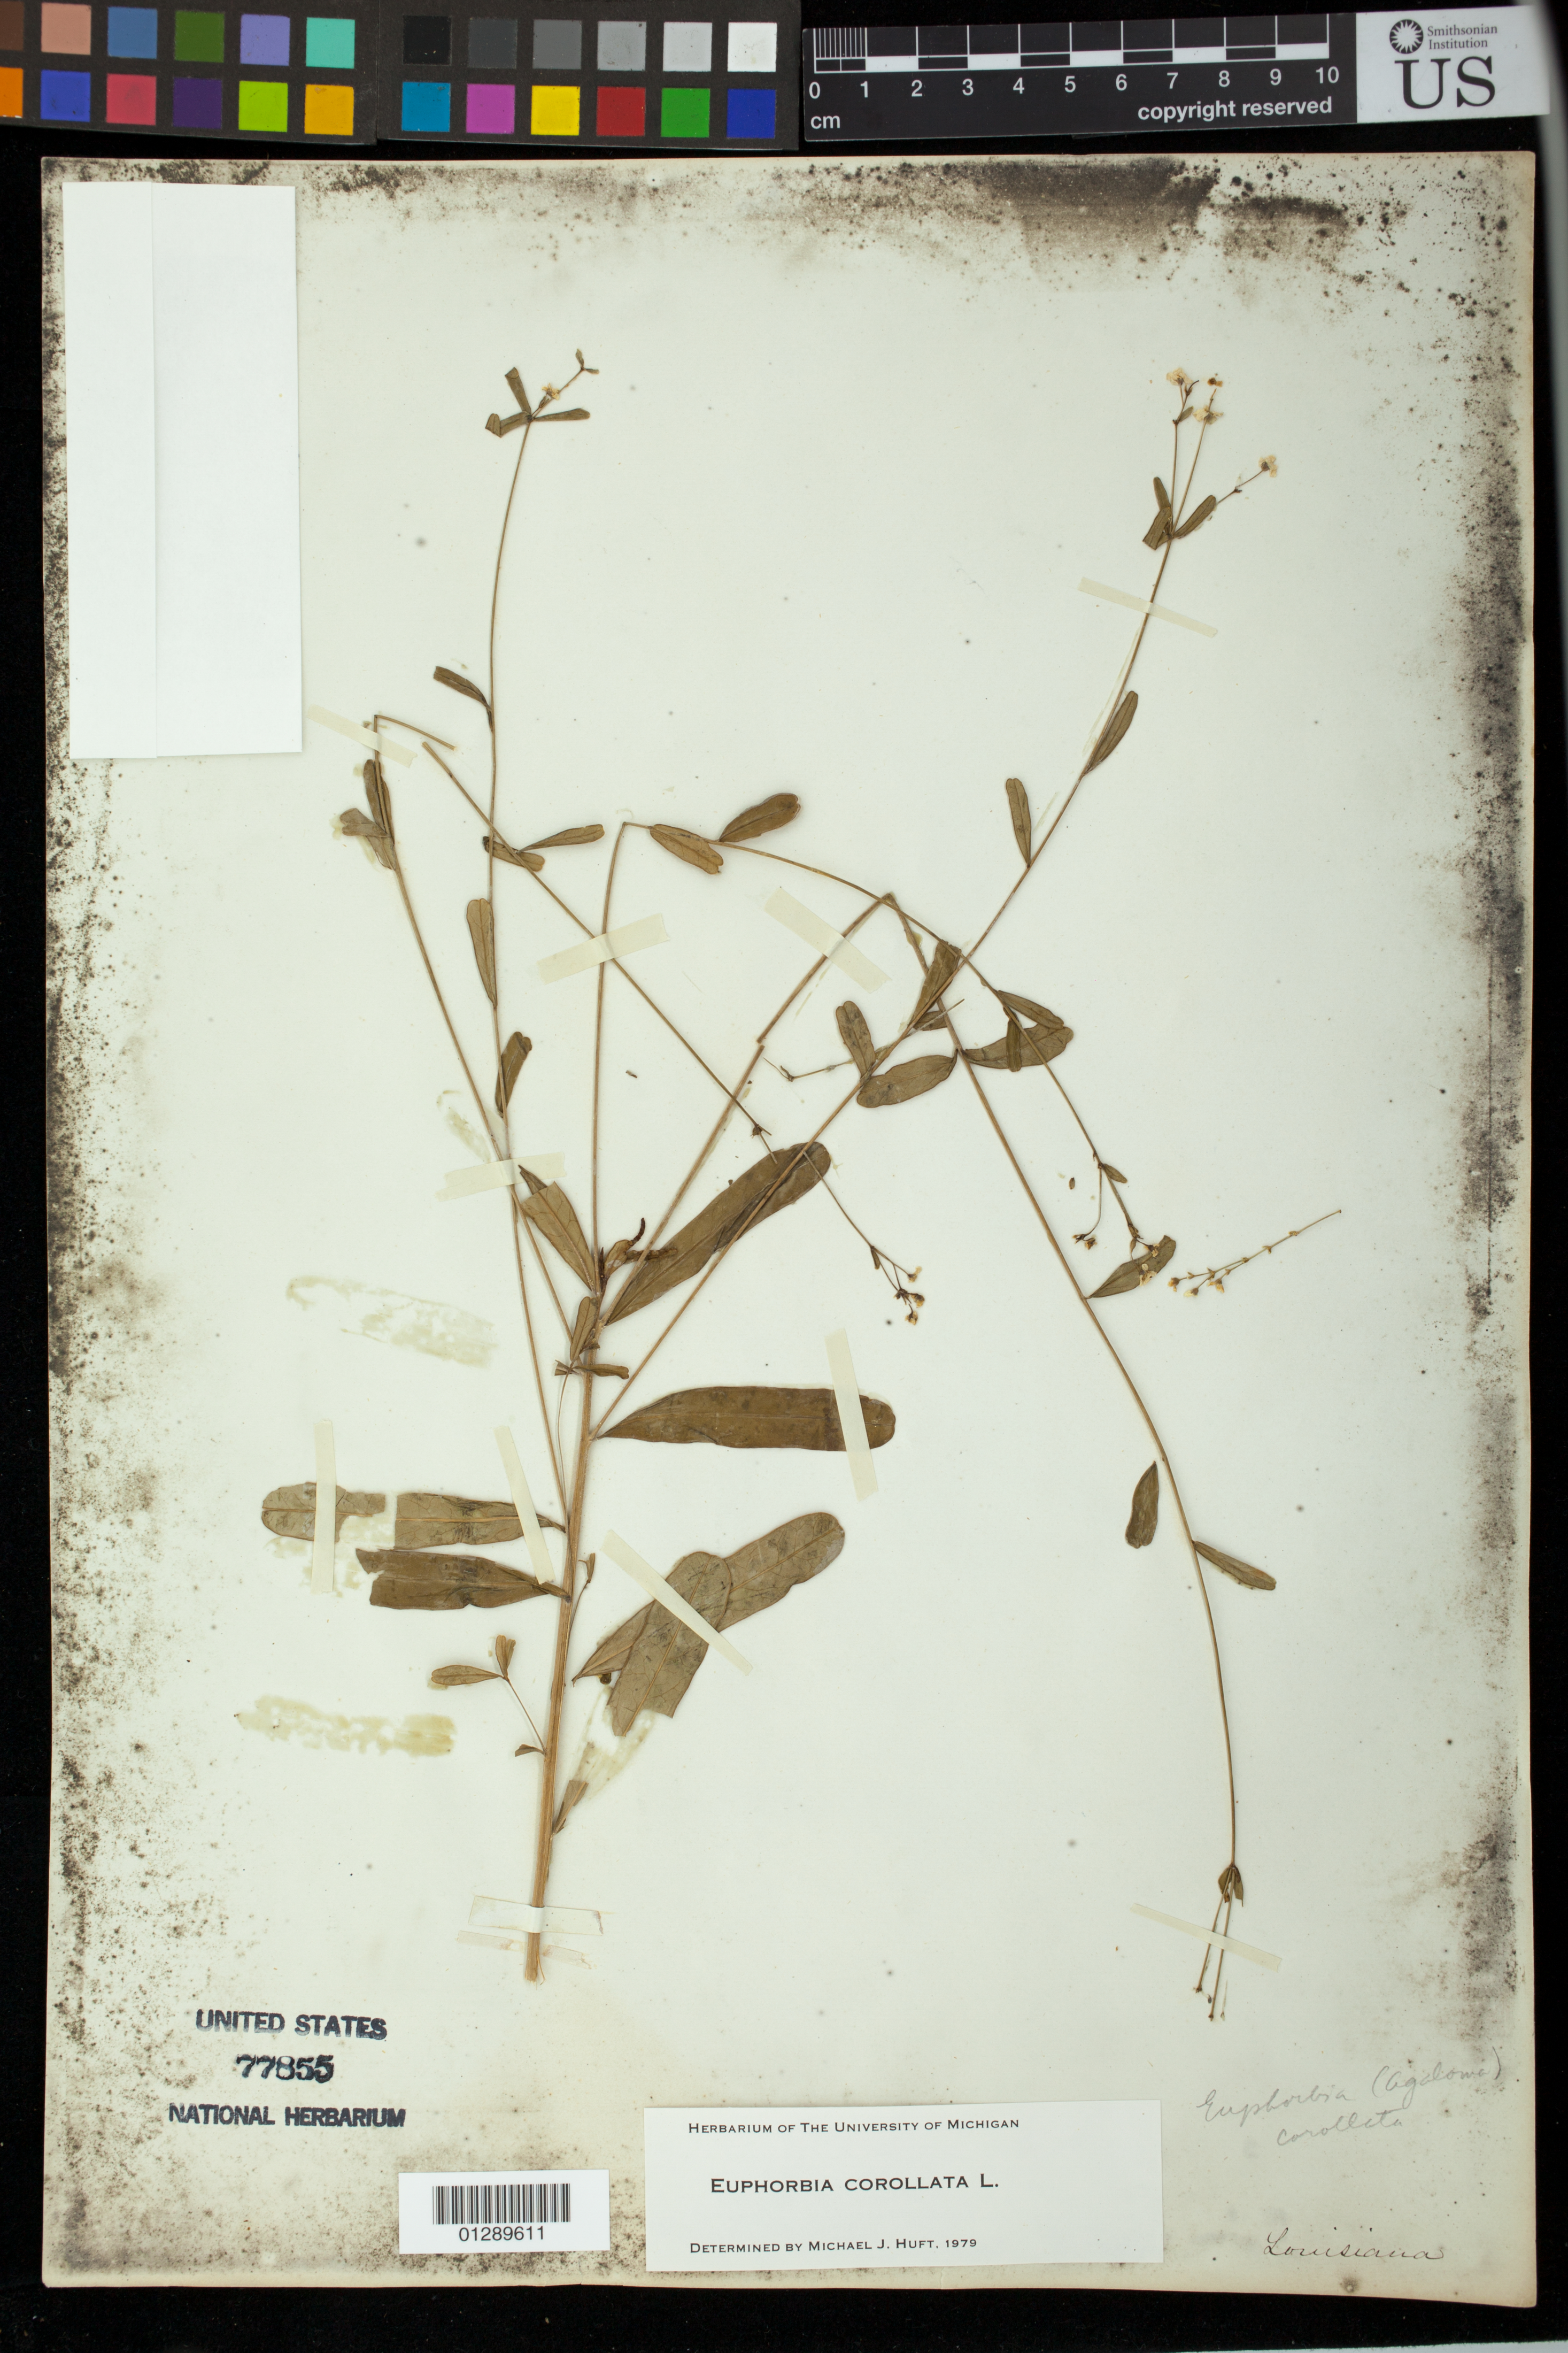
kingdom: Plantae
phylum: Tracheophyta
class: Magnoliopsida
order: Malpighiales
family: Euphorbiaceae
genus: Euphorbia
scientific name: Euphorbia corollata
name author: L.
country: United States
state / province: Louisiana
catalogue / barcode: US 77855